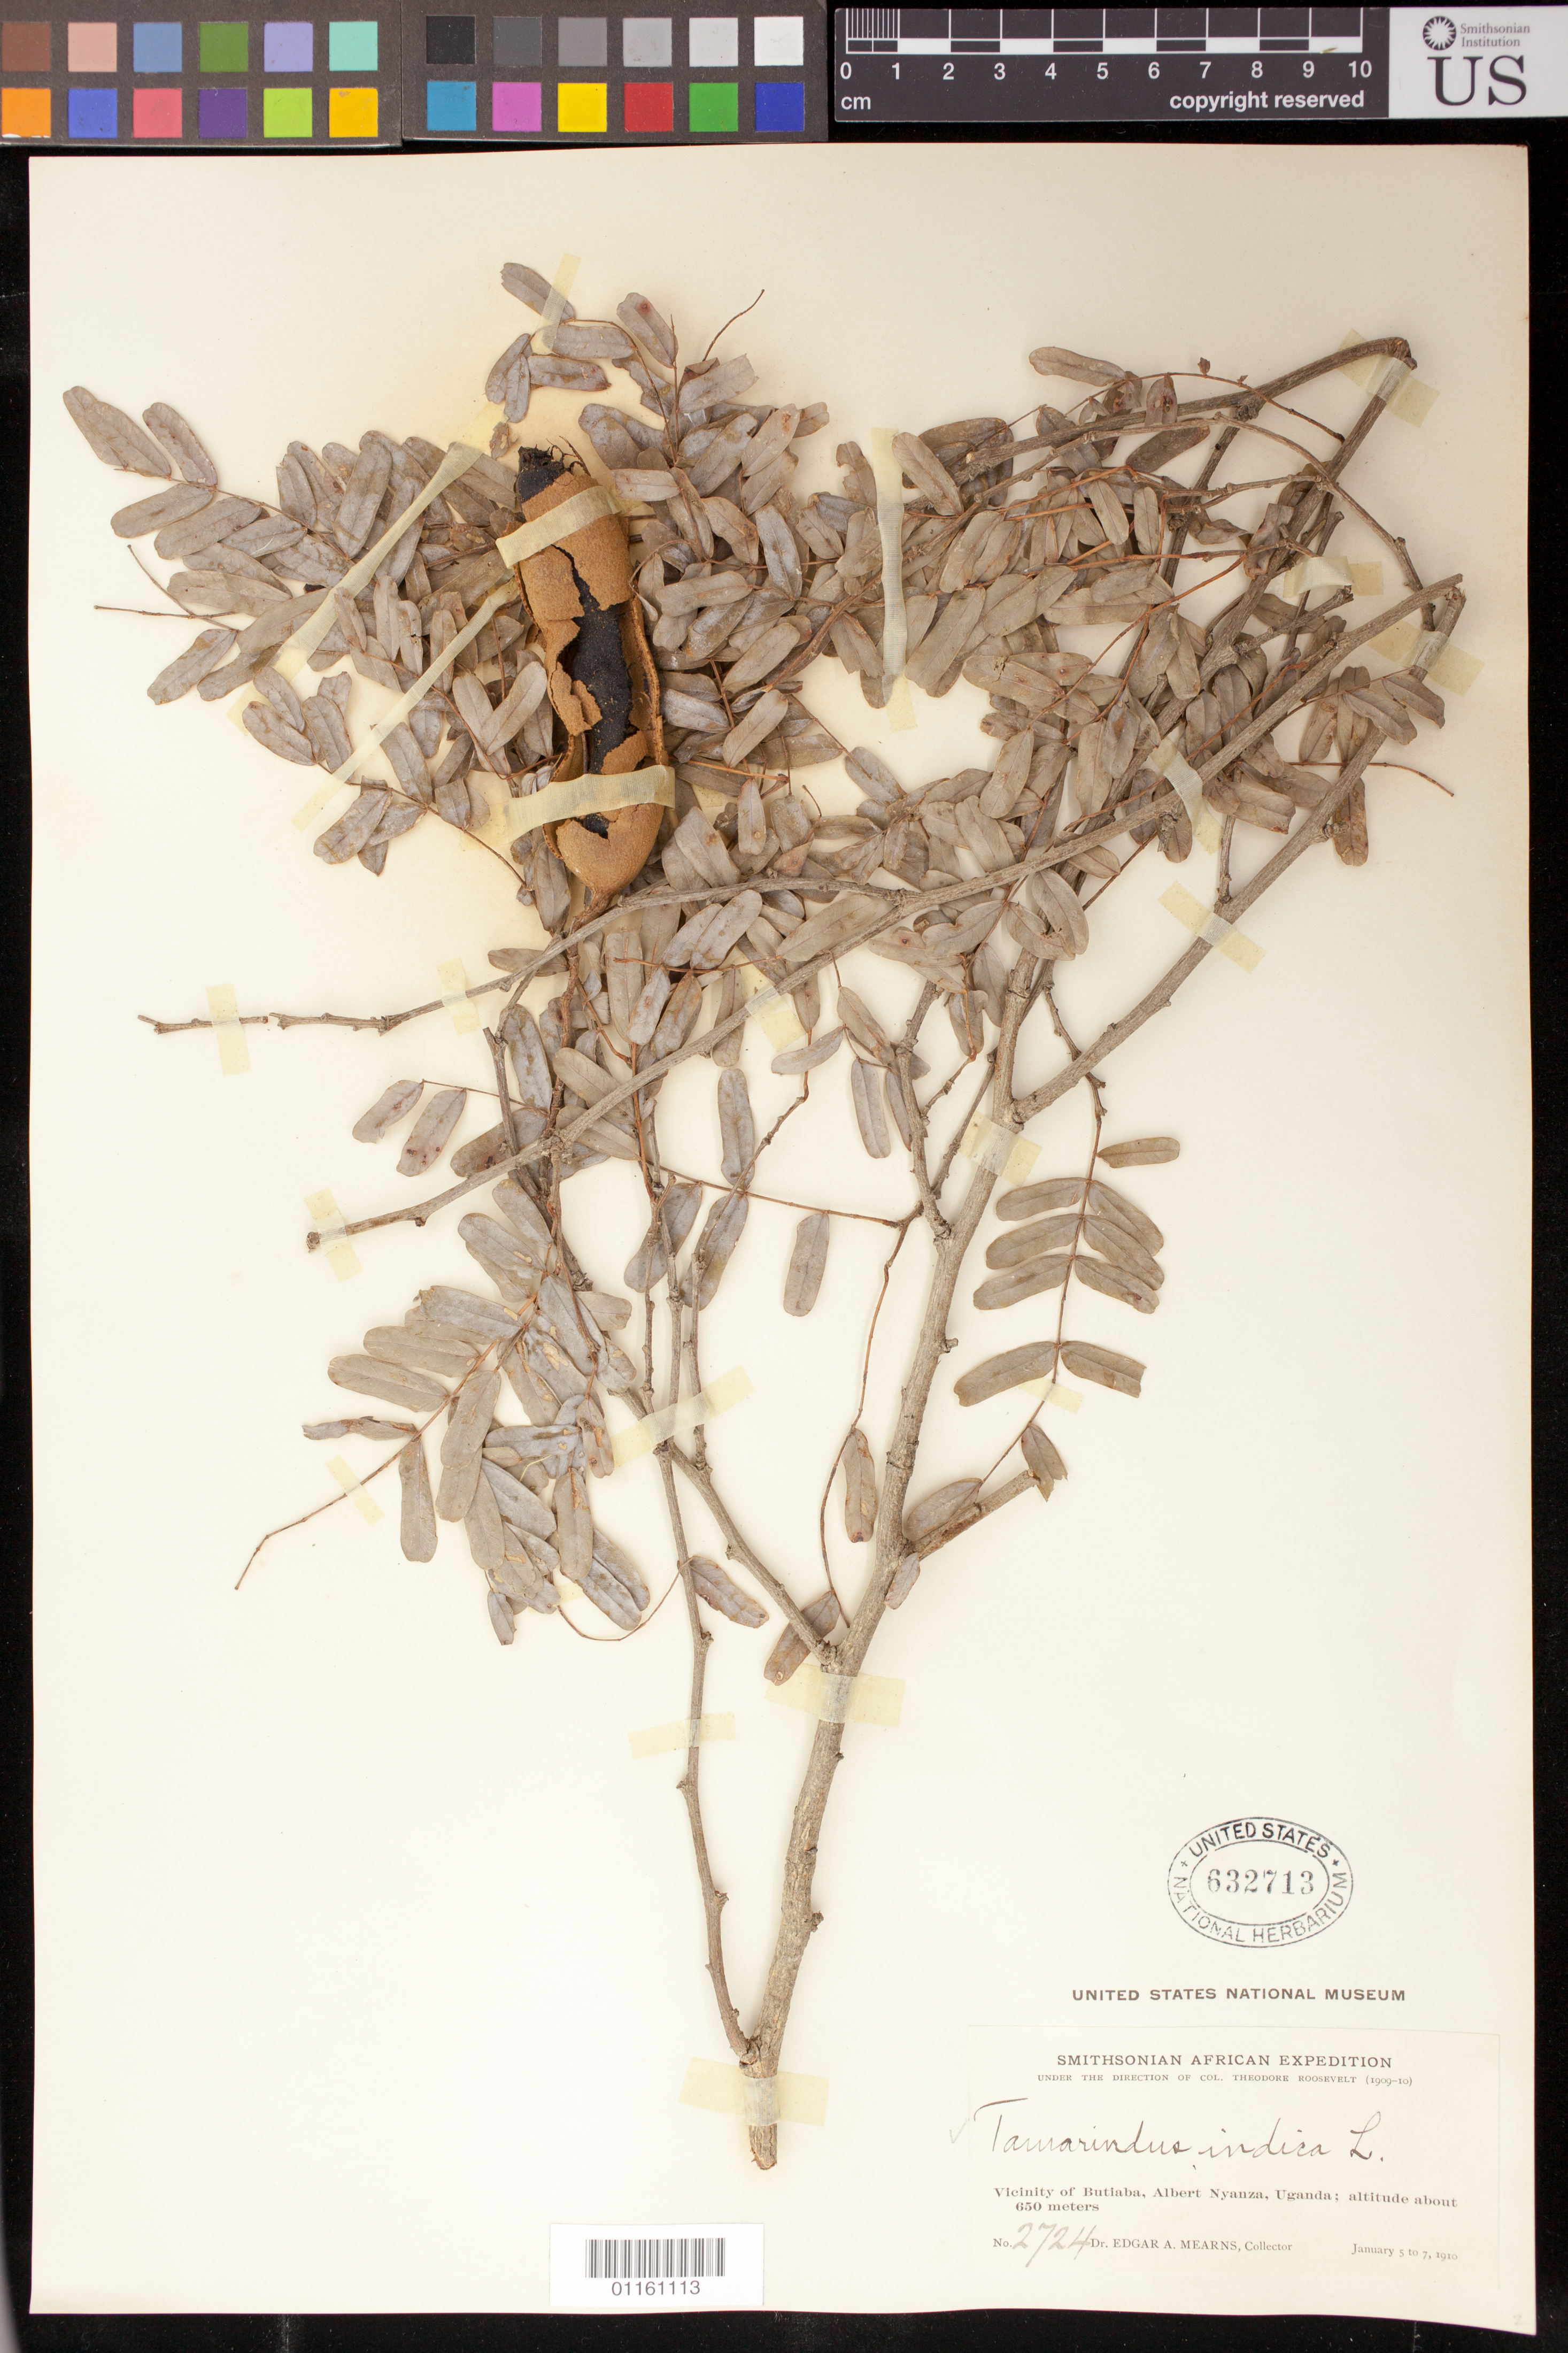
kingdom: Plantae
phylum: Tracheophyta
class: Magnoliopsida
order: Fabales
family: Fabaceae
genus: Tamarindus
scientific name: Tamarindus indica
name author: L.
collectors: E. A. Mearns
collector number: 2724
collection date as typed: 05 Jan 1910 to 07 Jan 1910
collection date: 1910-01-05/1910-01-07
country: Uganda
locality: Vicinity of Butiaba, Albert Nyanza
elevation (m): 650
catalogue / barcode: US 632713